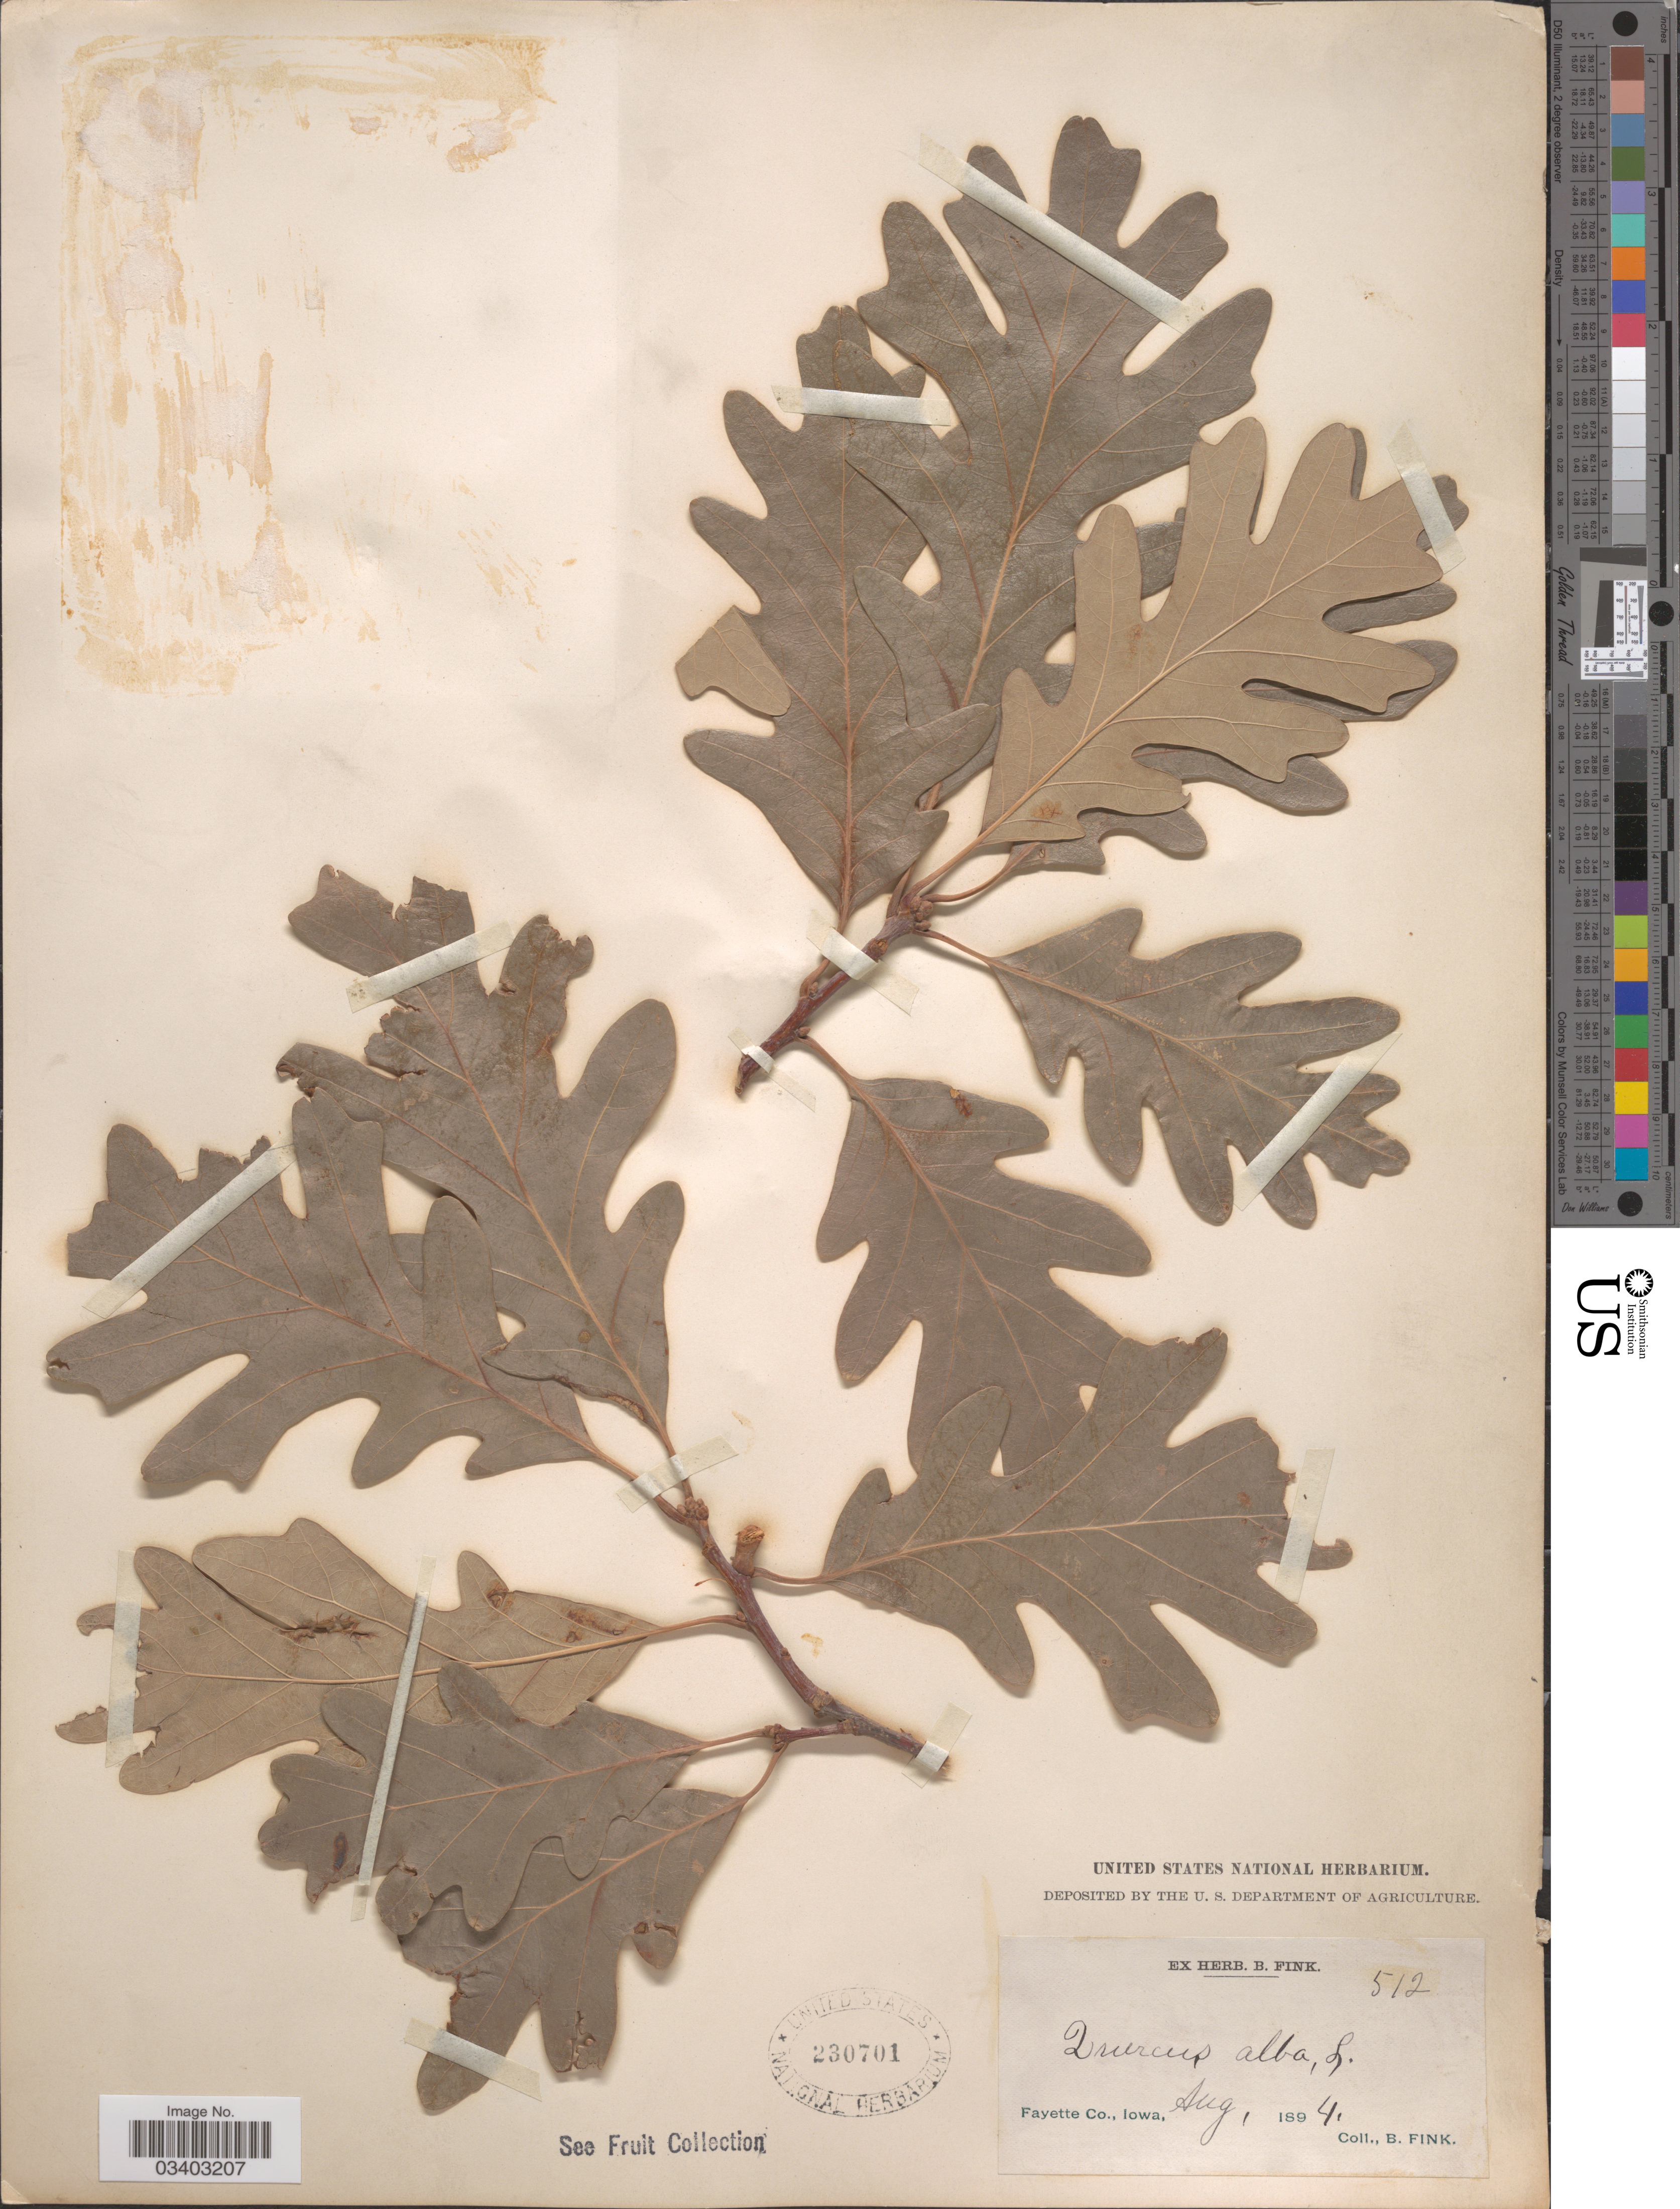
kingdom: Plantae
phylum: Tracheophyta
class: Magnoliopsida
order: Fagales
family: Fagaceae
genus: Quercus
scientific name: Quercus alba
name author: L.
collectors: B. Fink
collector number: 512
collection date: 1894-08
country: United States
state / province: Iowa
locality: Fayette Co.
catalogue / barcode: US 230701